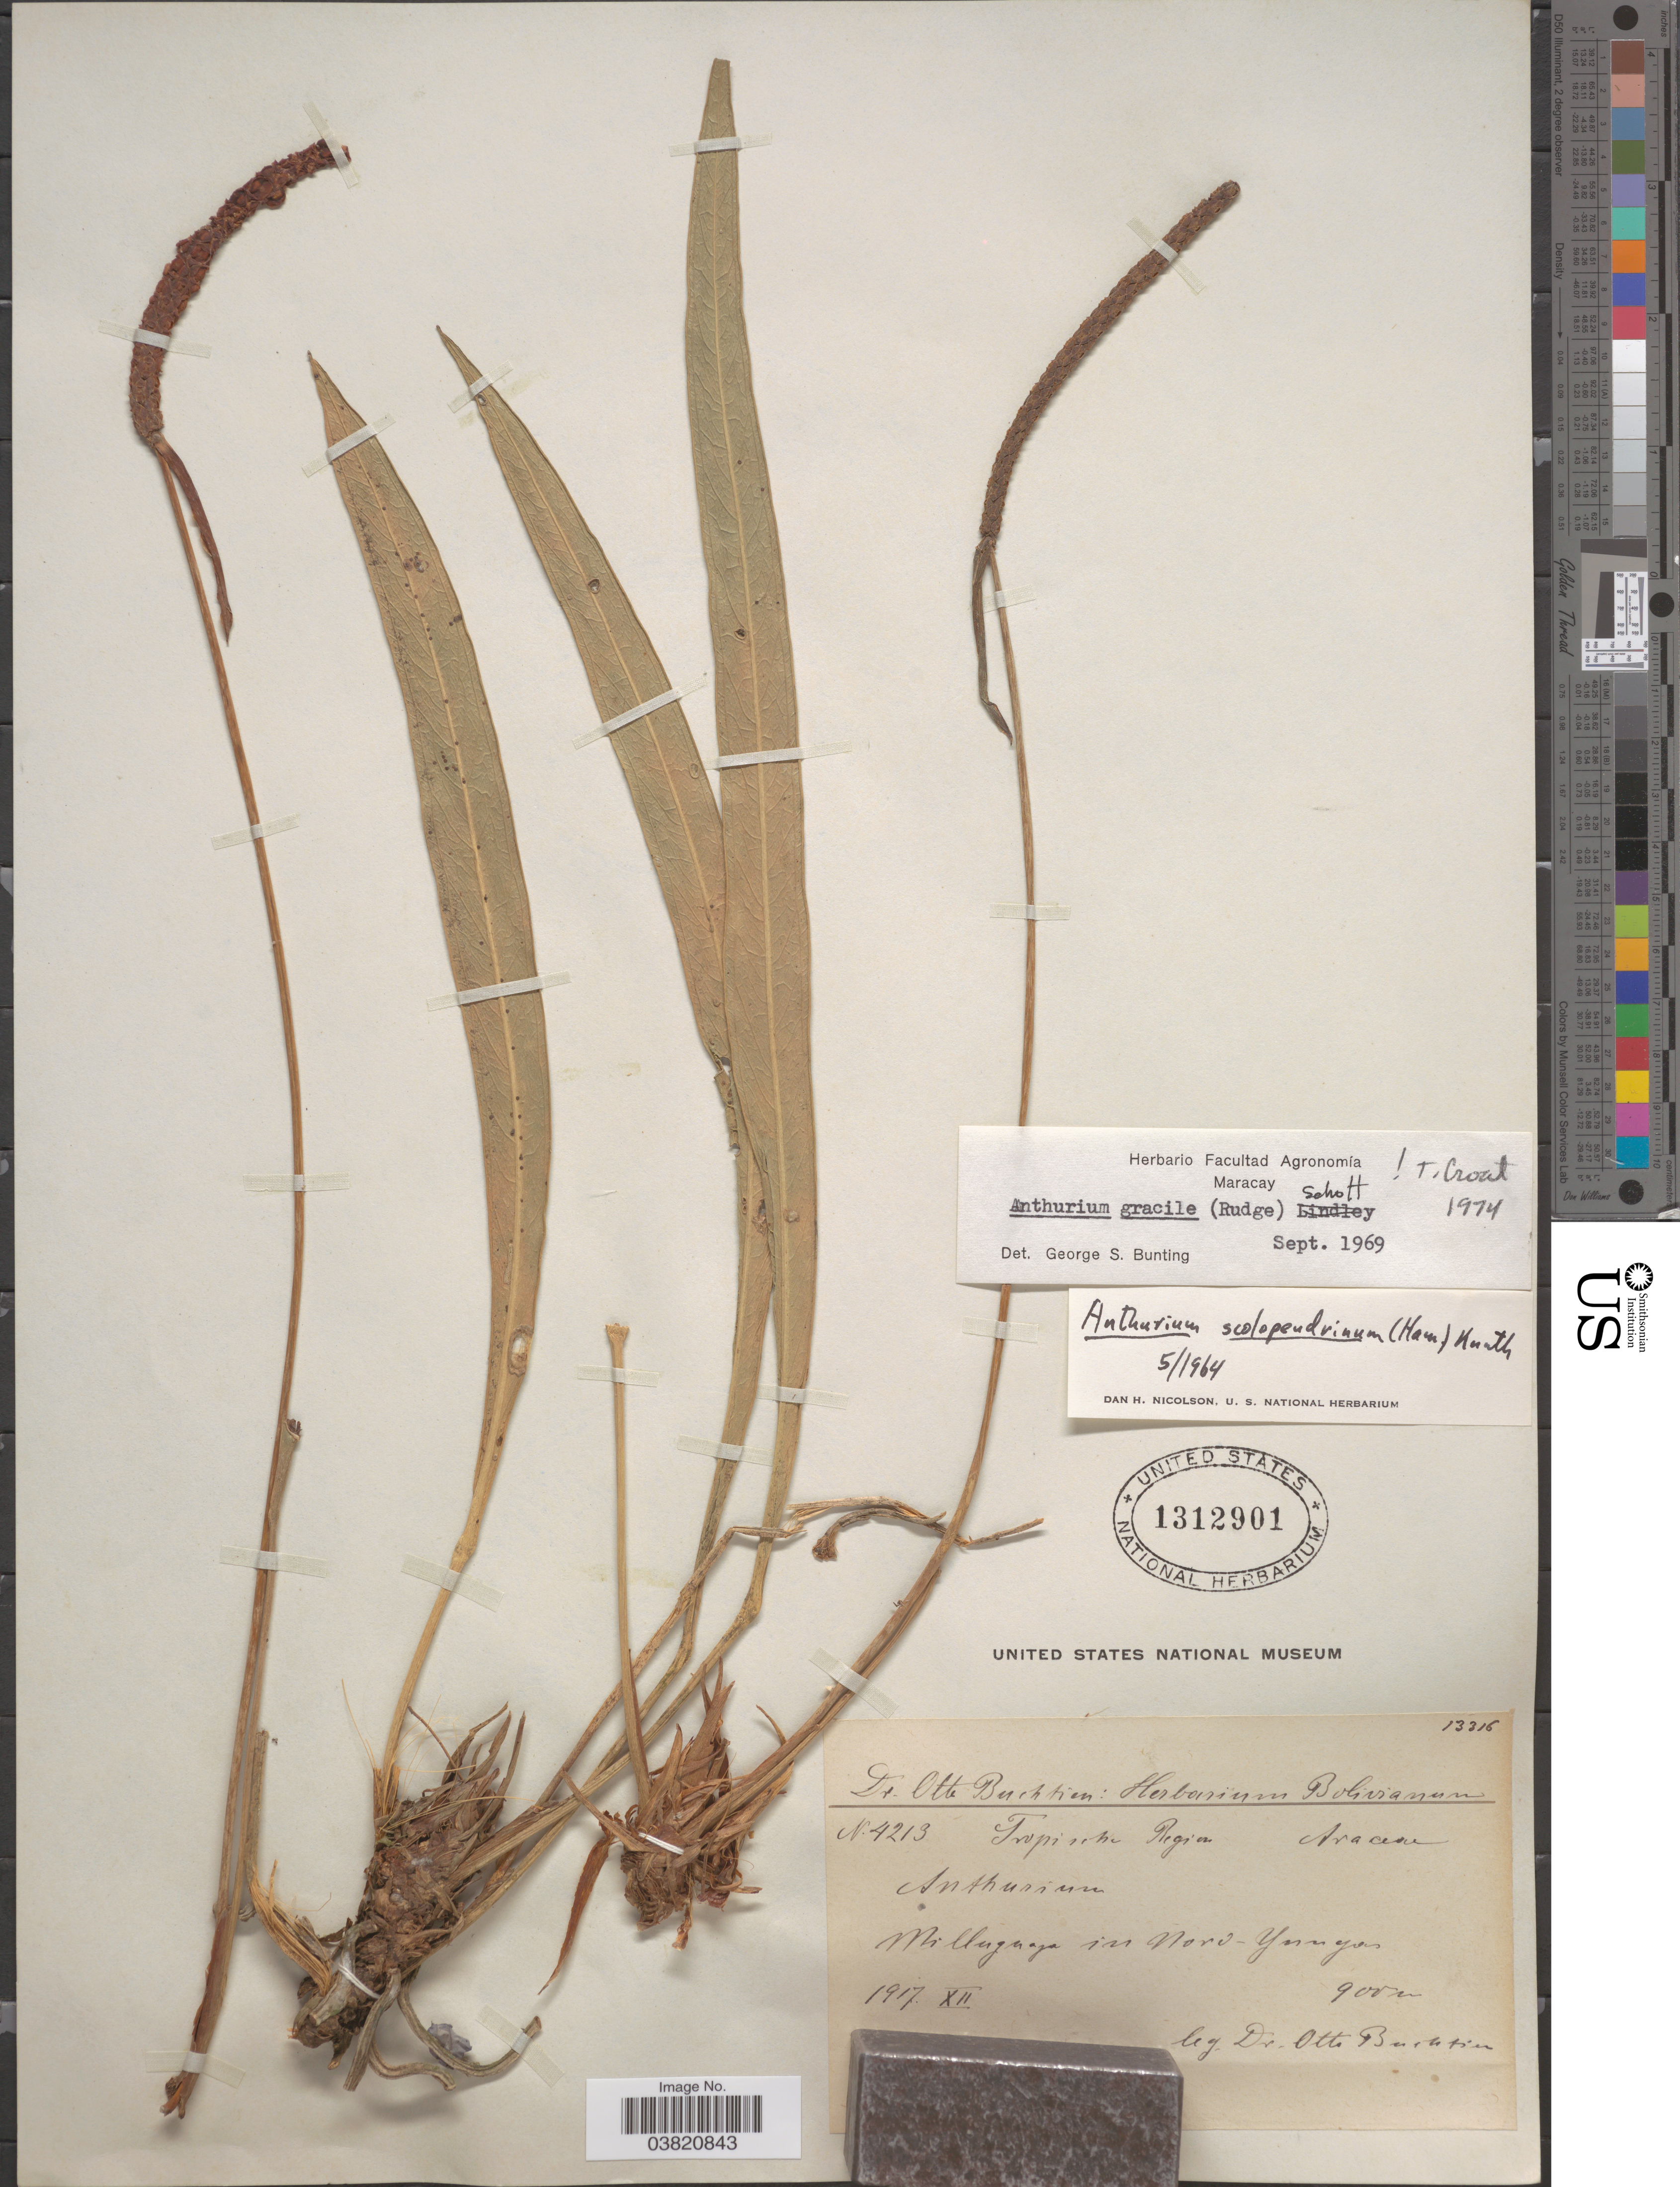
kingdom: Plantae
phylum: Tracheophyta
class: Liliopsida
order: Alismatales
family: Araceae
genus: Anthurium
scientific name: Anthurium gracile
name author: (Rudge) Schott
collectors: O. Buchtien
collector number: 4213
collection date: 1917-12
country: Bolivia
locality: Tropische Region. Milluguaya in Nord-Yungas.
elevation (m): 900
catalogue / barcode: US 1312901